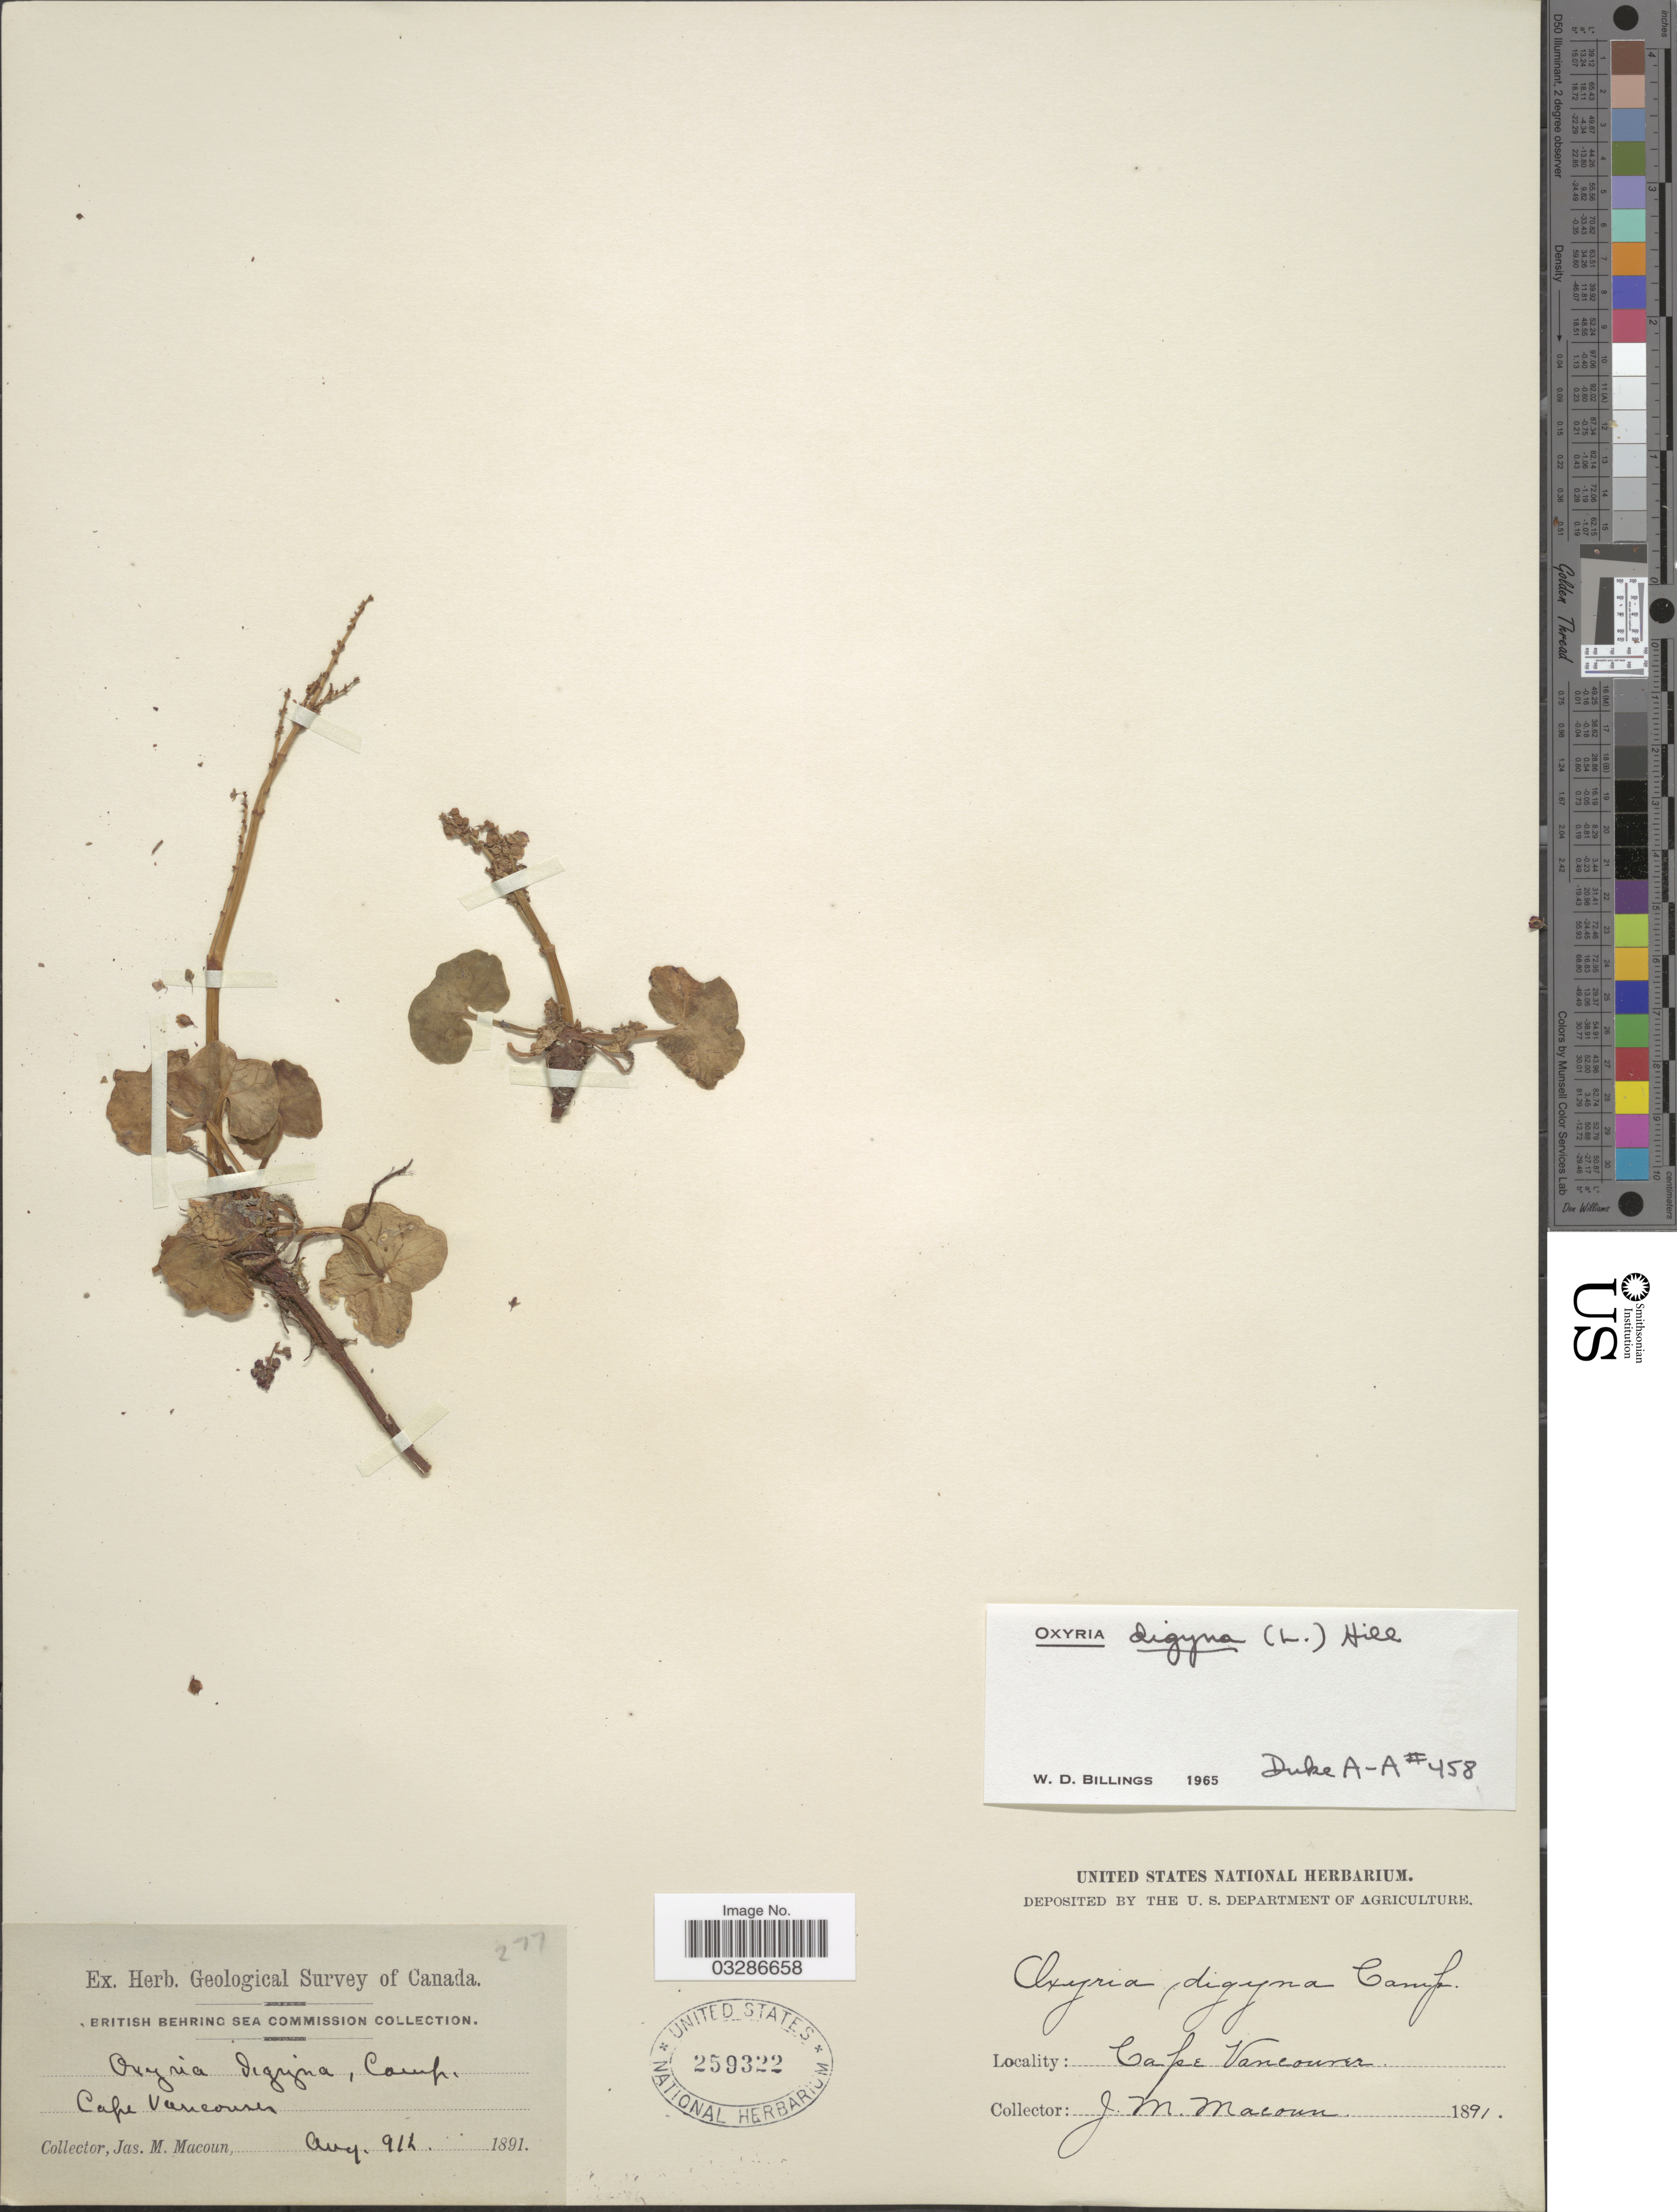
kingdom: Plantae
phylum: Tracheophyta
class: Magnoliopsida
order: Caryophyllales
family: Polygonaceae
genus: Oxyria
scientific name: Oxyria digyna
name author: (L.) Hill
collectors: J. M. Macoun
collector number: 277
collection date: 1891-08-09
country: United States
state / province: Alaska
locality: Cape Vancouver.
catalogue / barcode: US 259322